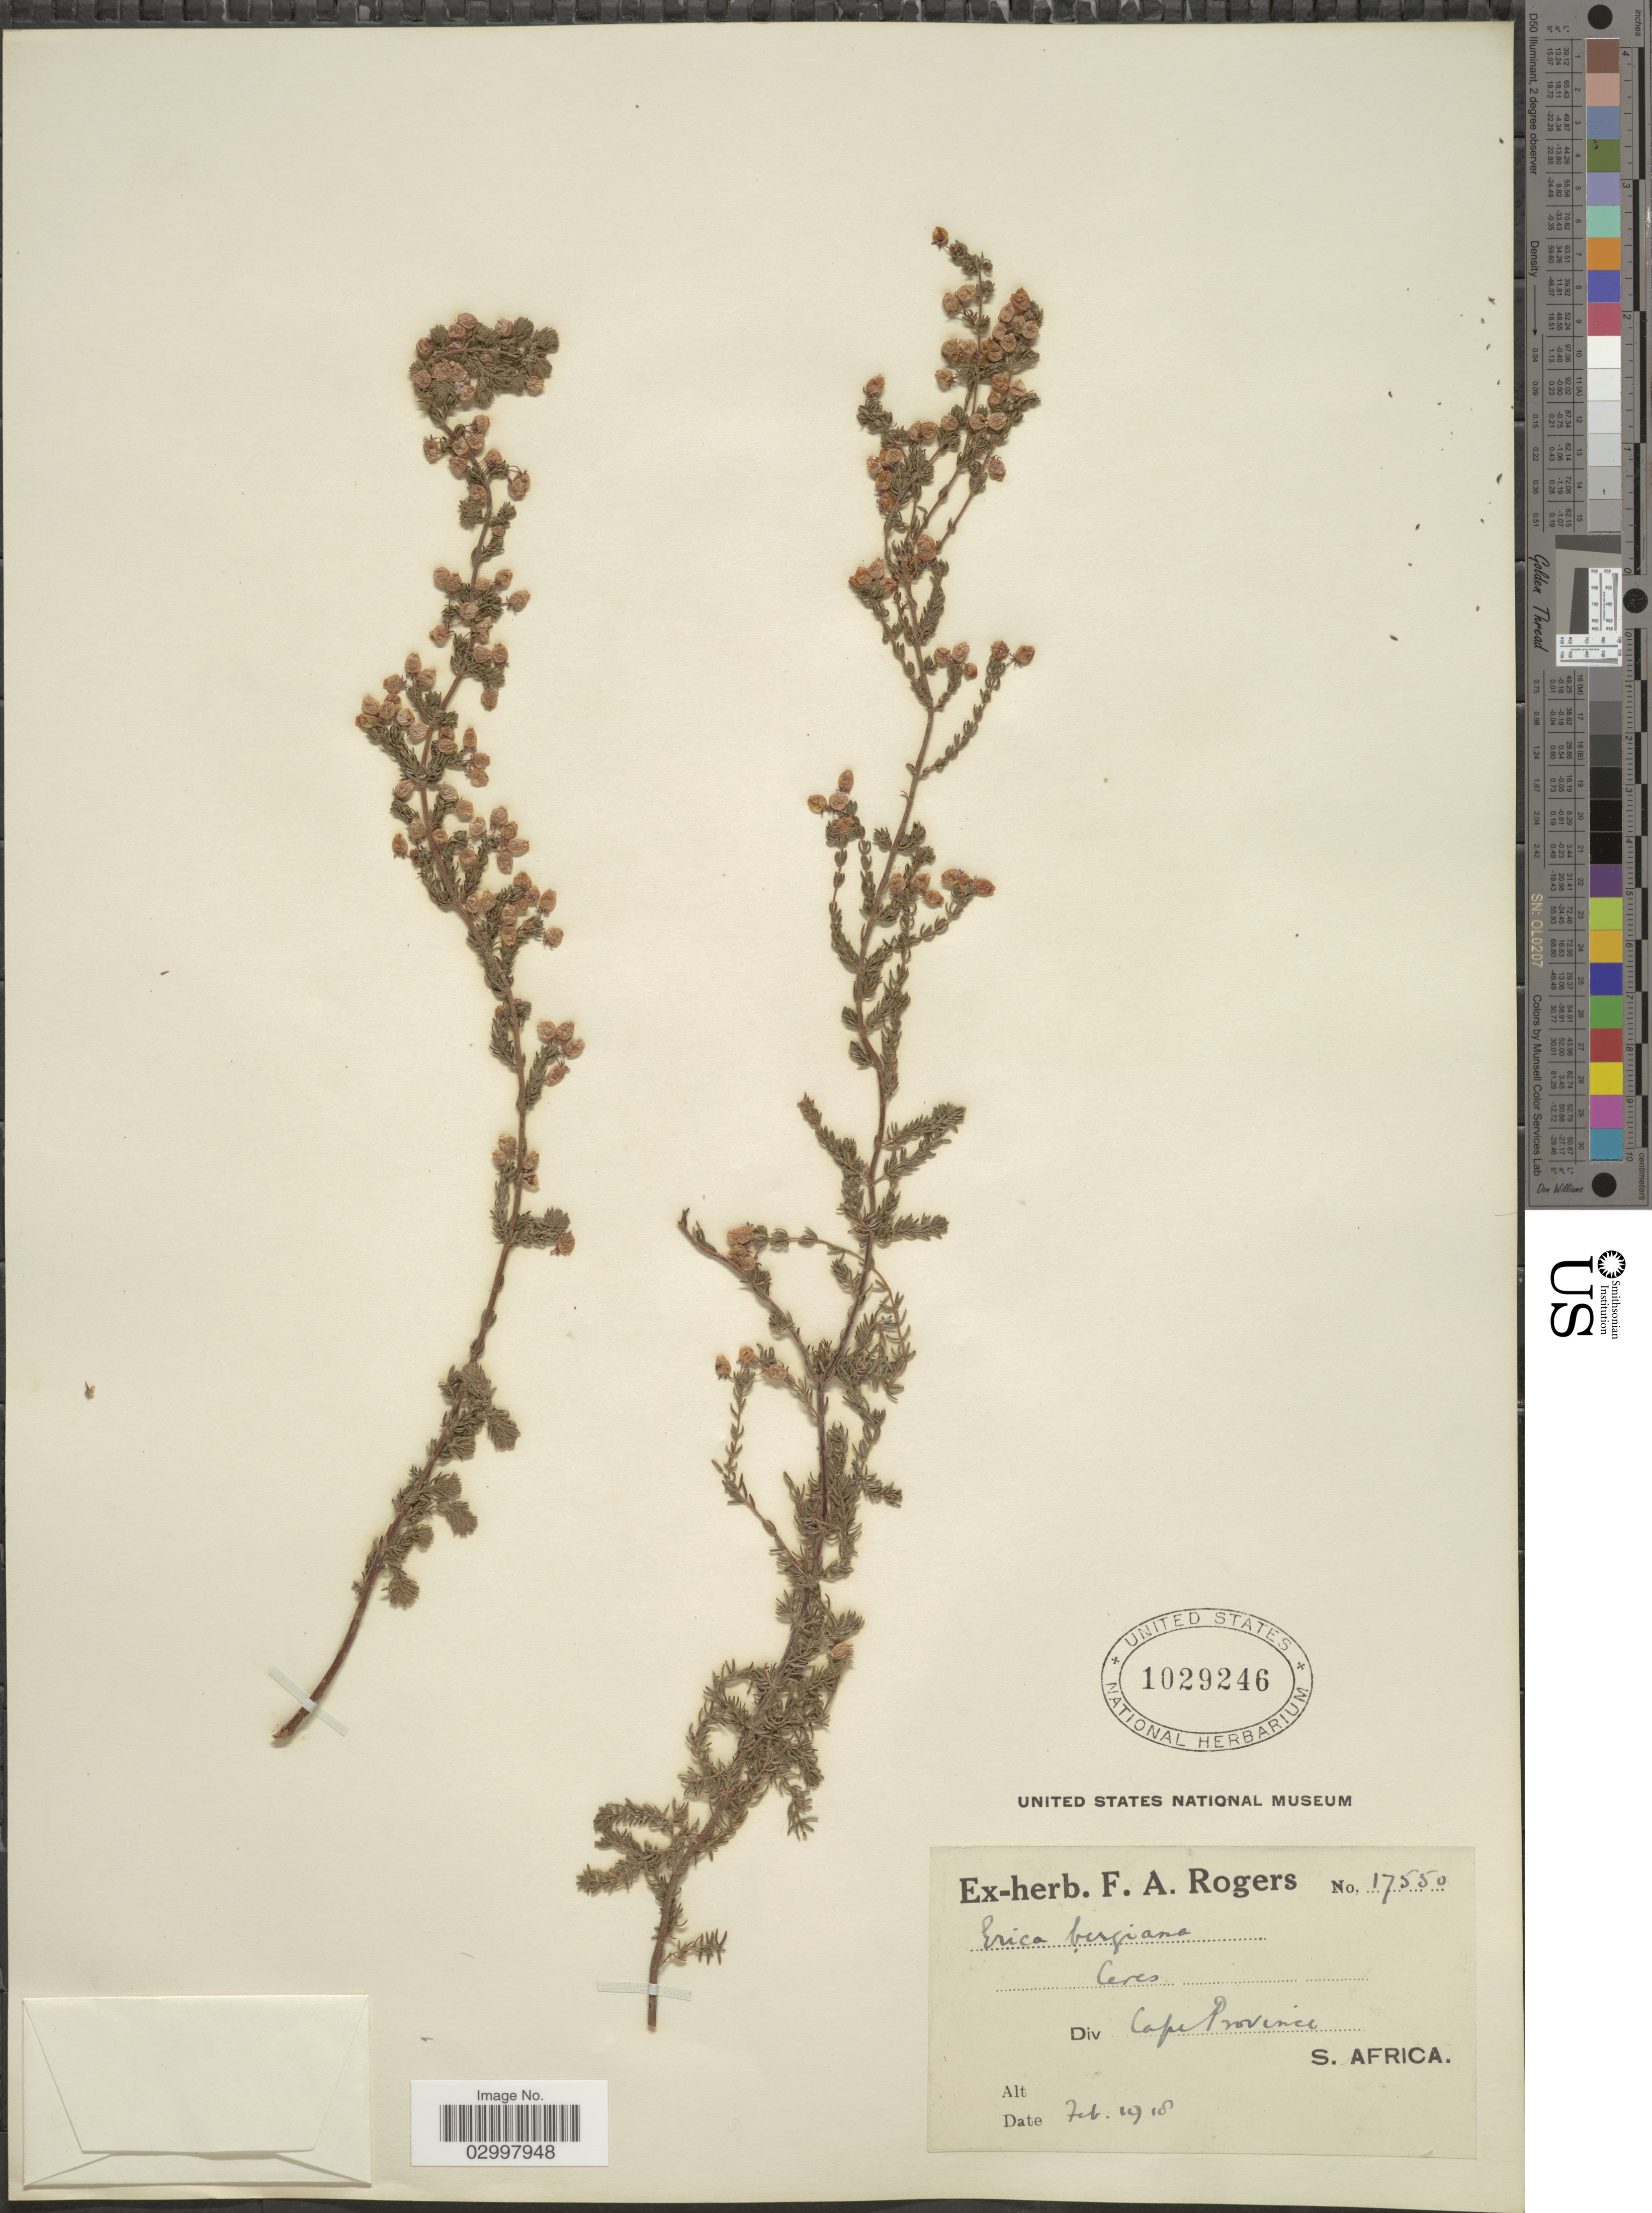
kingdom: Plantae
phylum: Tracheophyta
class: Magnoliopsida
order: Ericales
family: Ericaceae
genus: Erica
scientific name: Erica bergiana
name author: L.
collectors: ex herb. F. A. Rogers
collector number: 17550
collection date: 1918-02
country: South Africa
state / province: Western Cape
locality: Ceres. Div. Cape Province.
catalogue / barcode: US 1029246